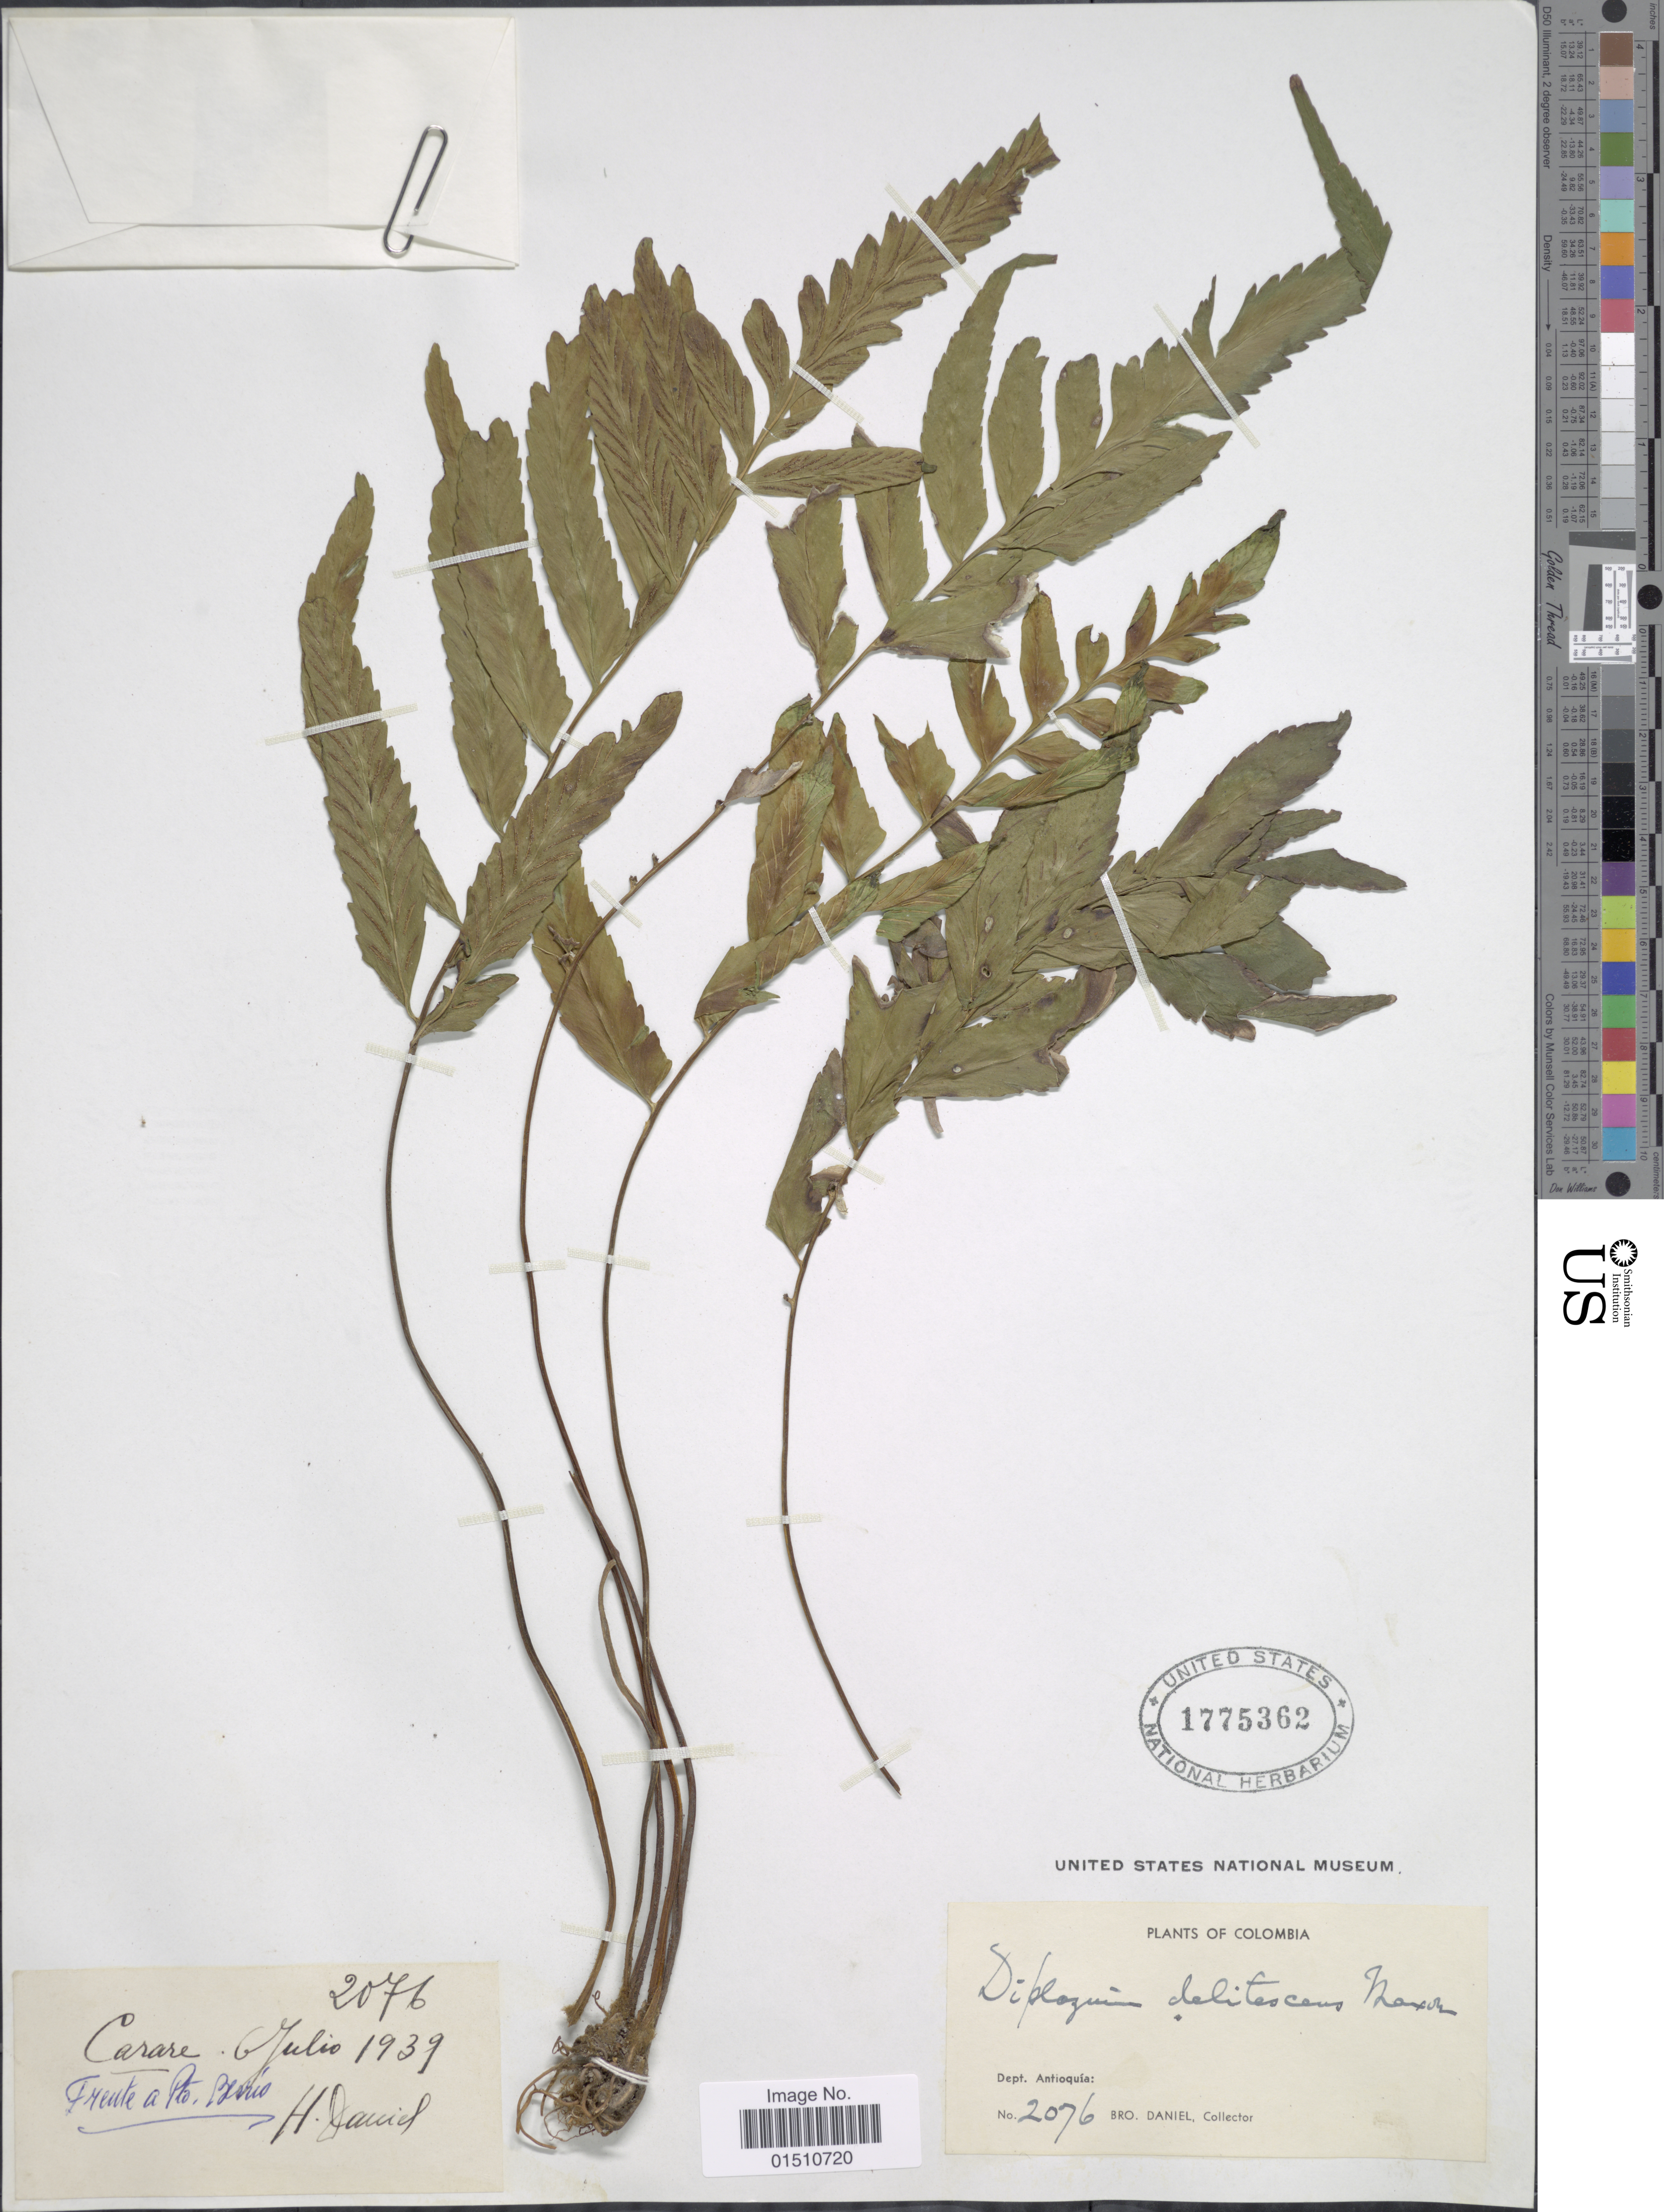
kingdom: Plantae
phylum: Tracheophyta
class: Polypodiopsida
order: Polypodiales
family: Aspleniaceae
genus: Asplenium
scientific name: Asplenium delitescens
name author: (Maxon) L.D. Gómez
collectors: Bro. Daniel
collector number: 2076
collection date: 1939-07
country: Colombia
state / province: Antioquia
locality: Colombia, Dept. Antioquia, Freute a Pto. Berrio.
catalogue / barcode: US 1775362